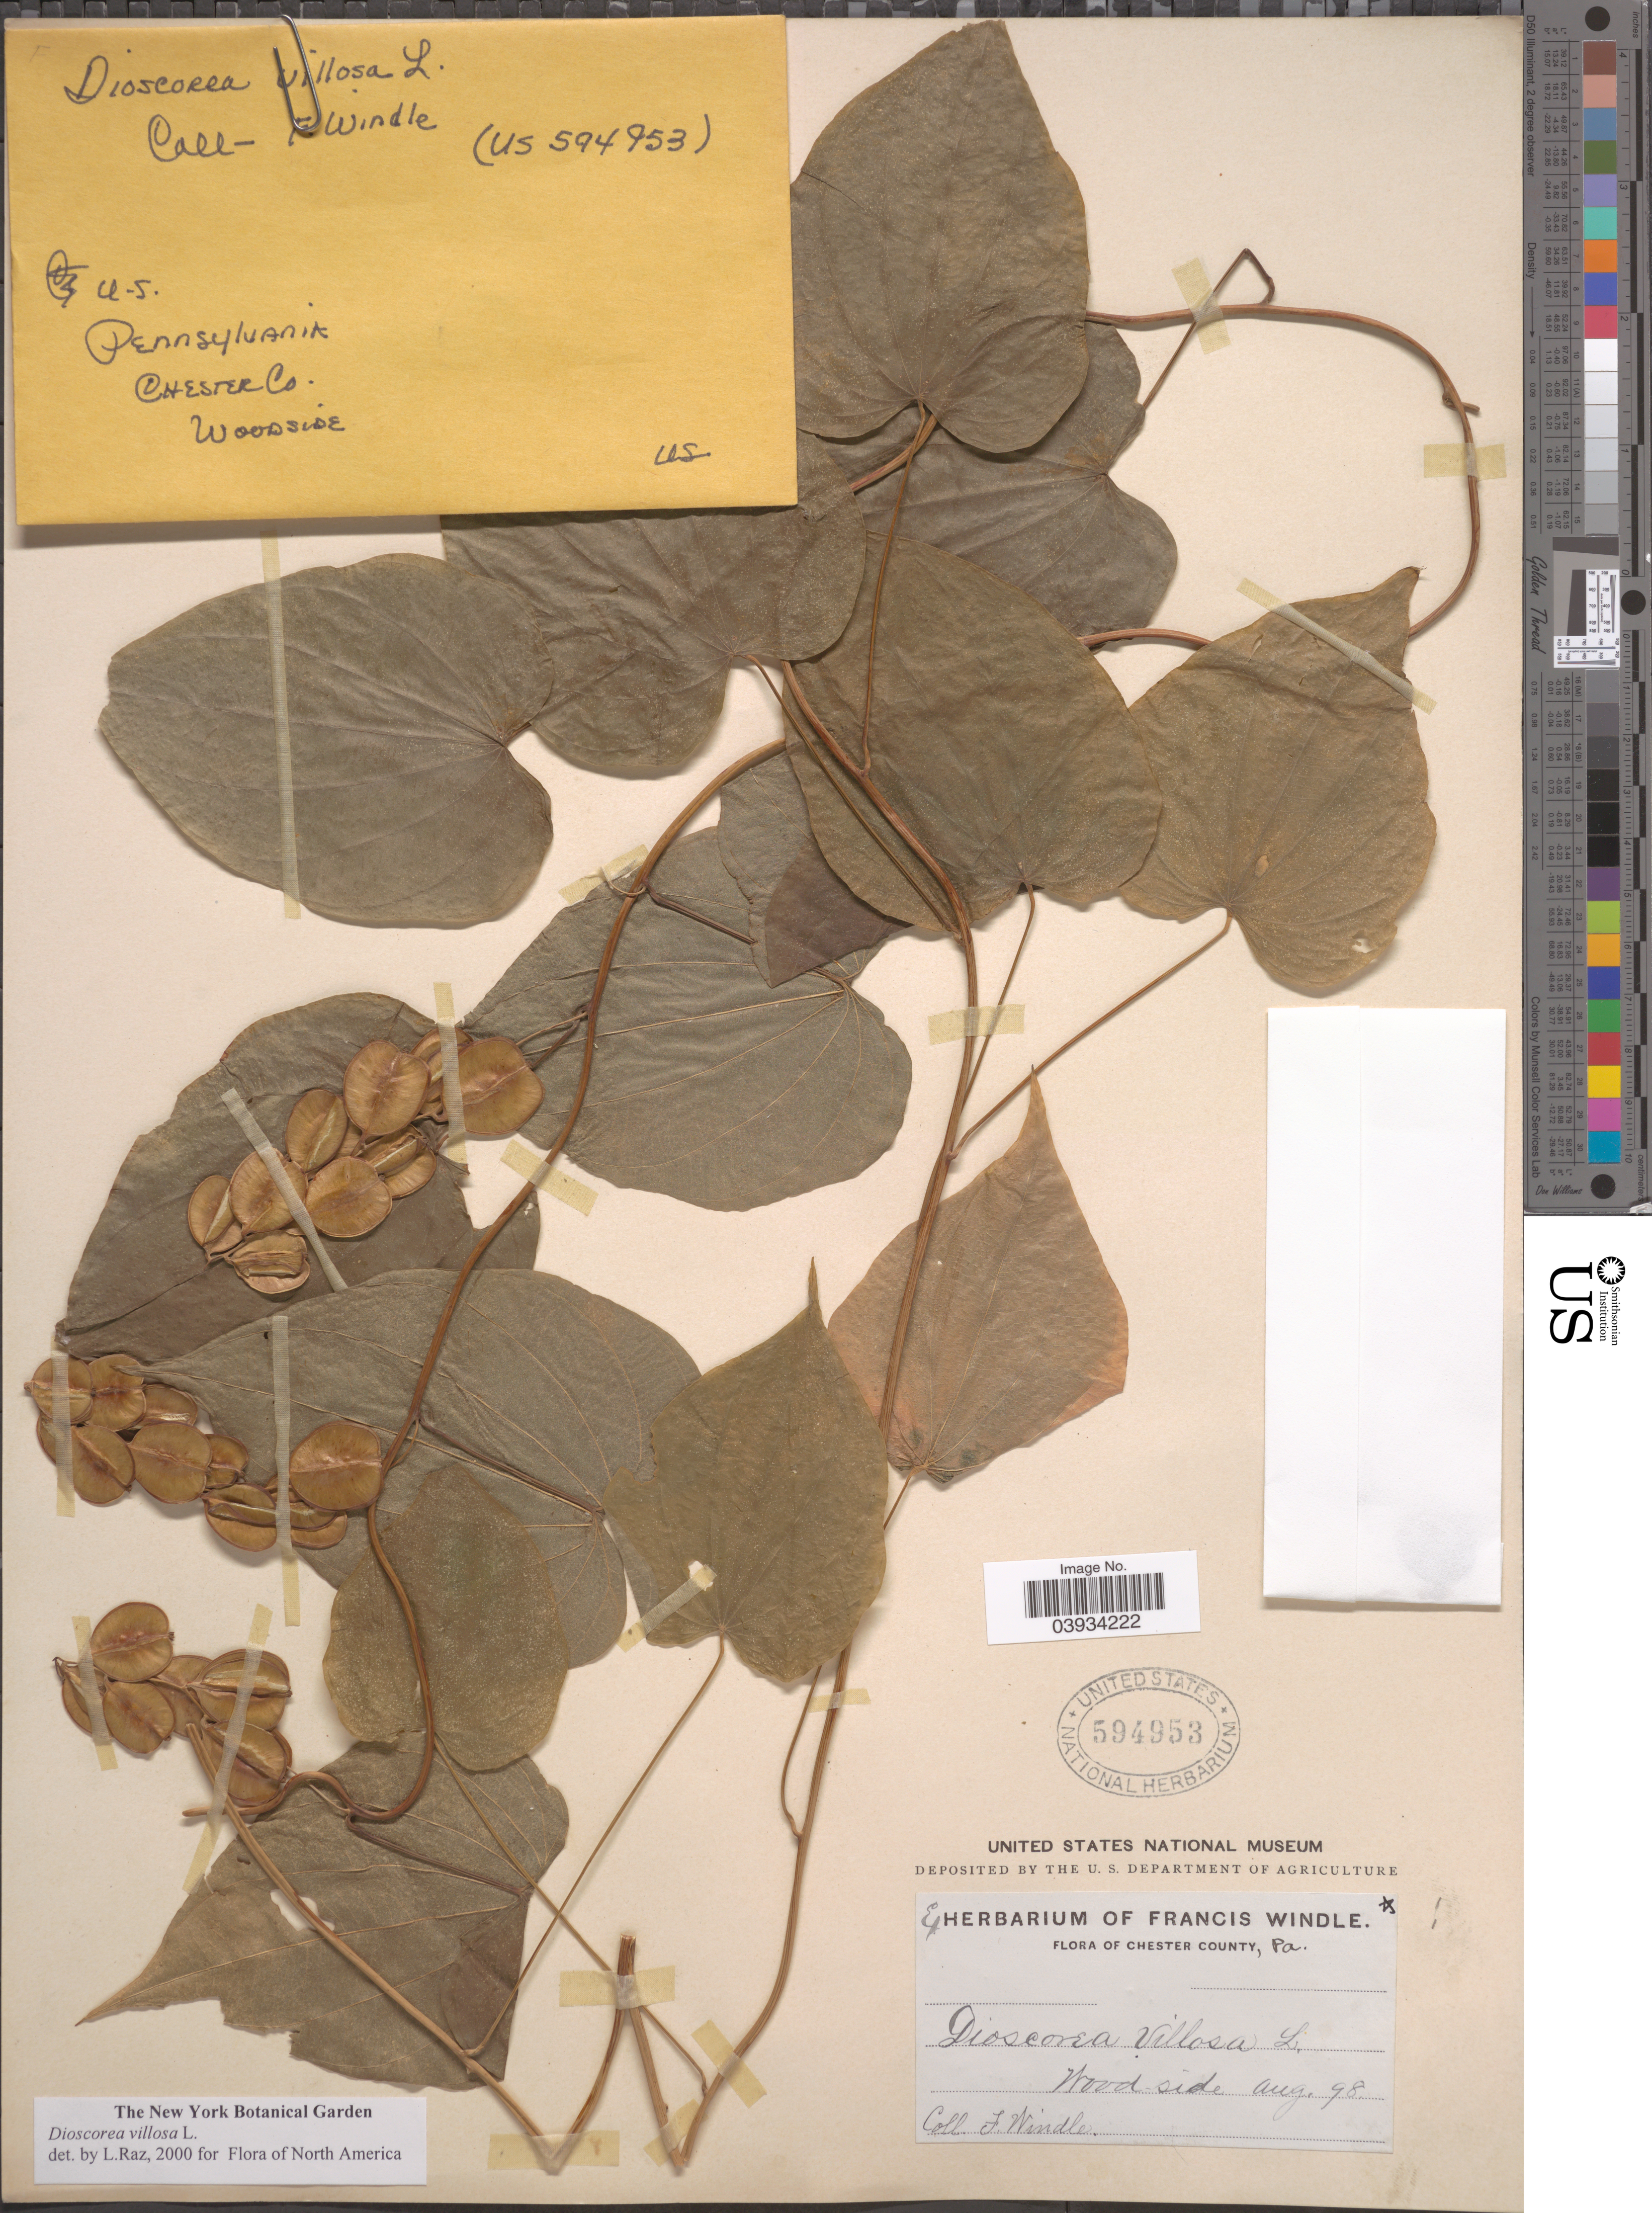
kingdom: Plantae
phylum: Tracheophyta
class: Liliopsida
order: Dioscoreales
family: Dioscoreaceae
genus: Dioscorea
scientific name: Dioscorea villosa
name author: L.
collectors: F. Windle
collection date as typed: Transcribed d/m/y: /8/98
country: United States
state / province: Pennsylvania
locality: Chester County. Wood-side.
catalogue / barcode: US 594953